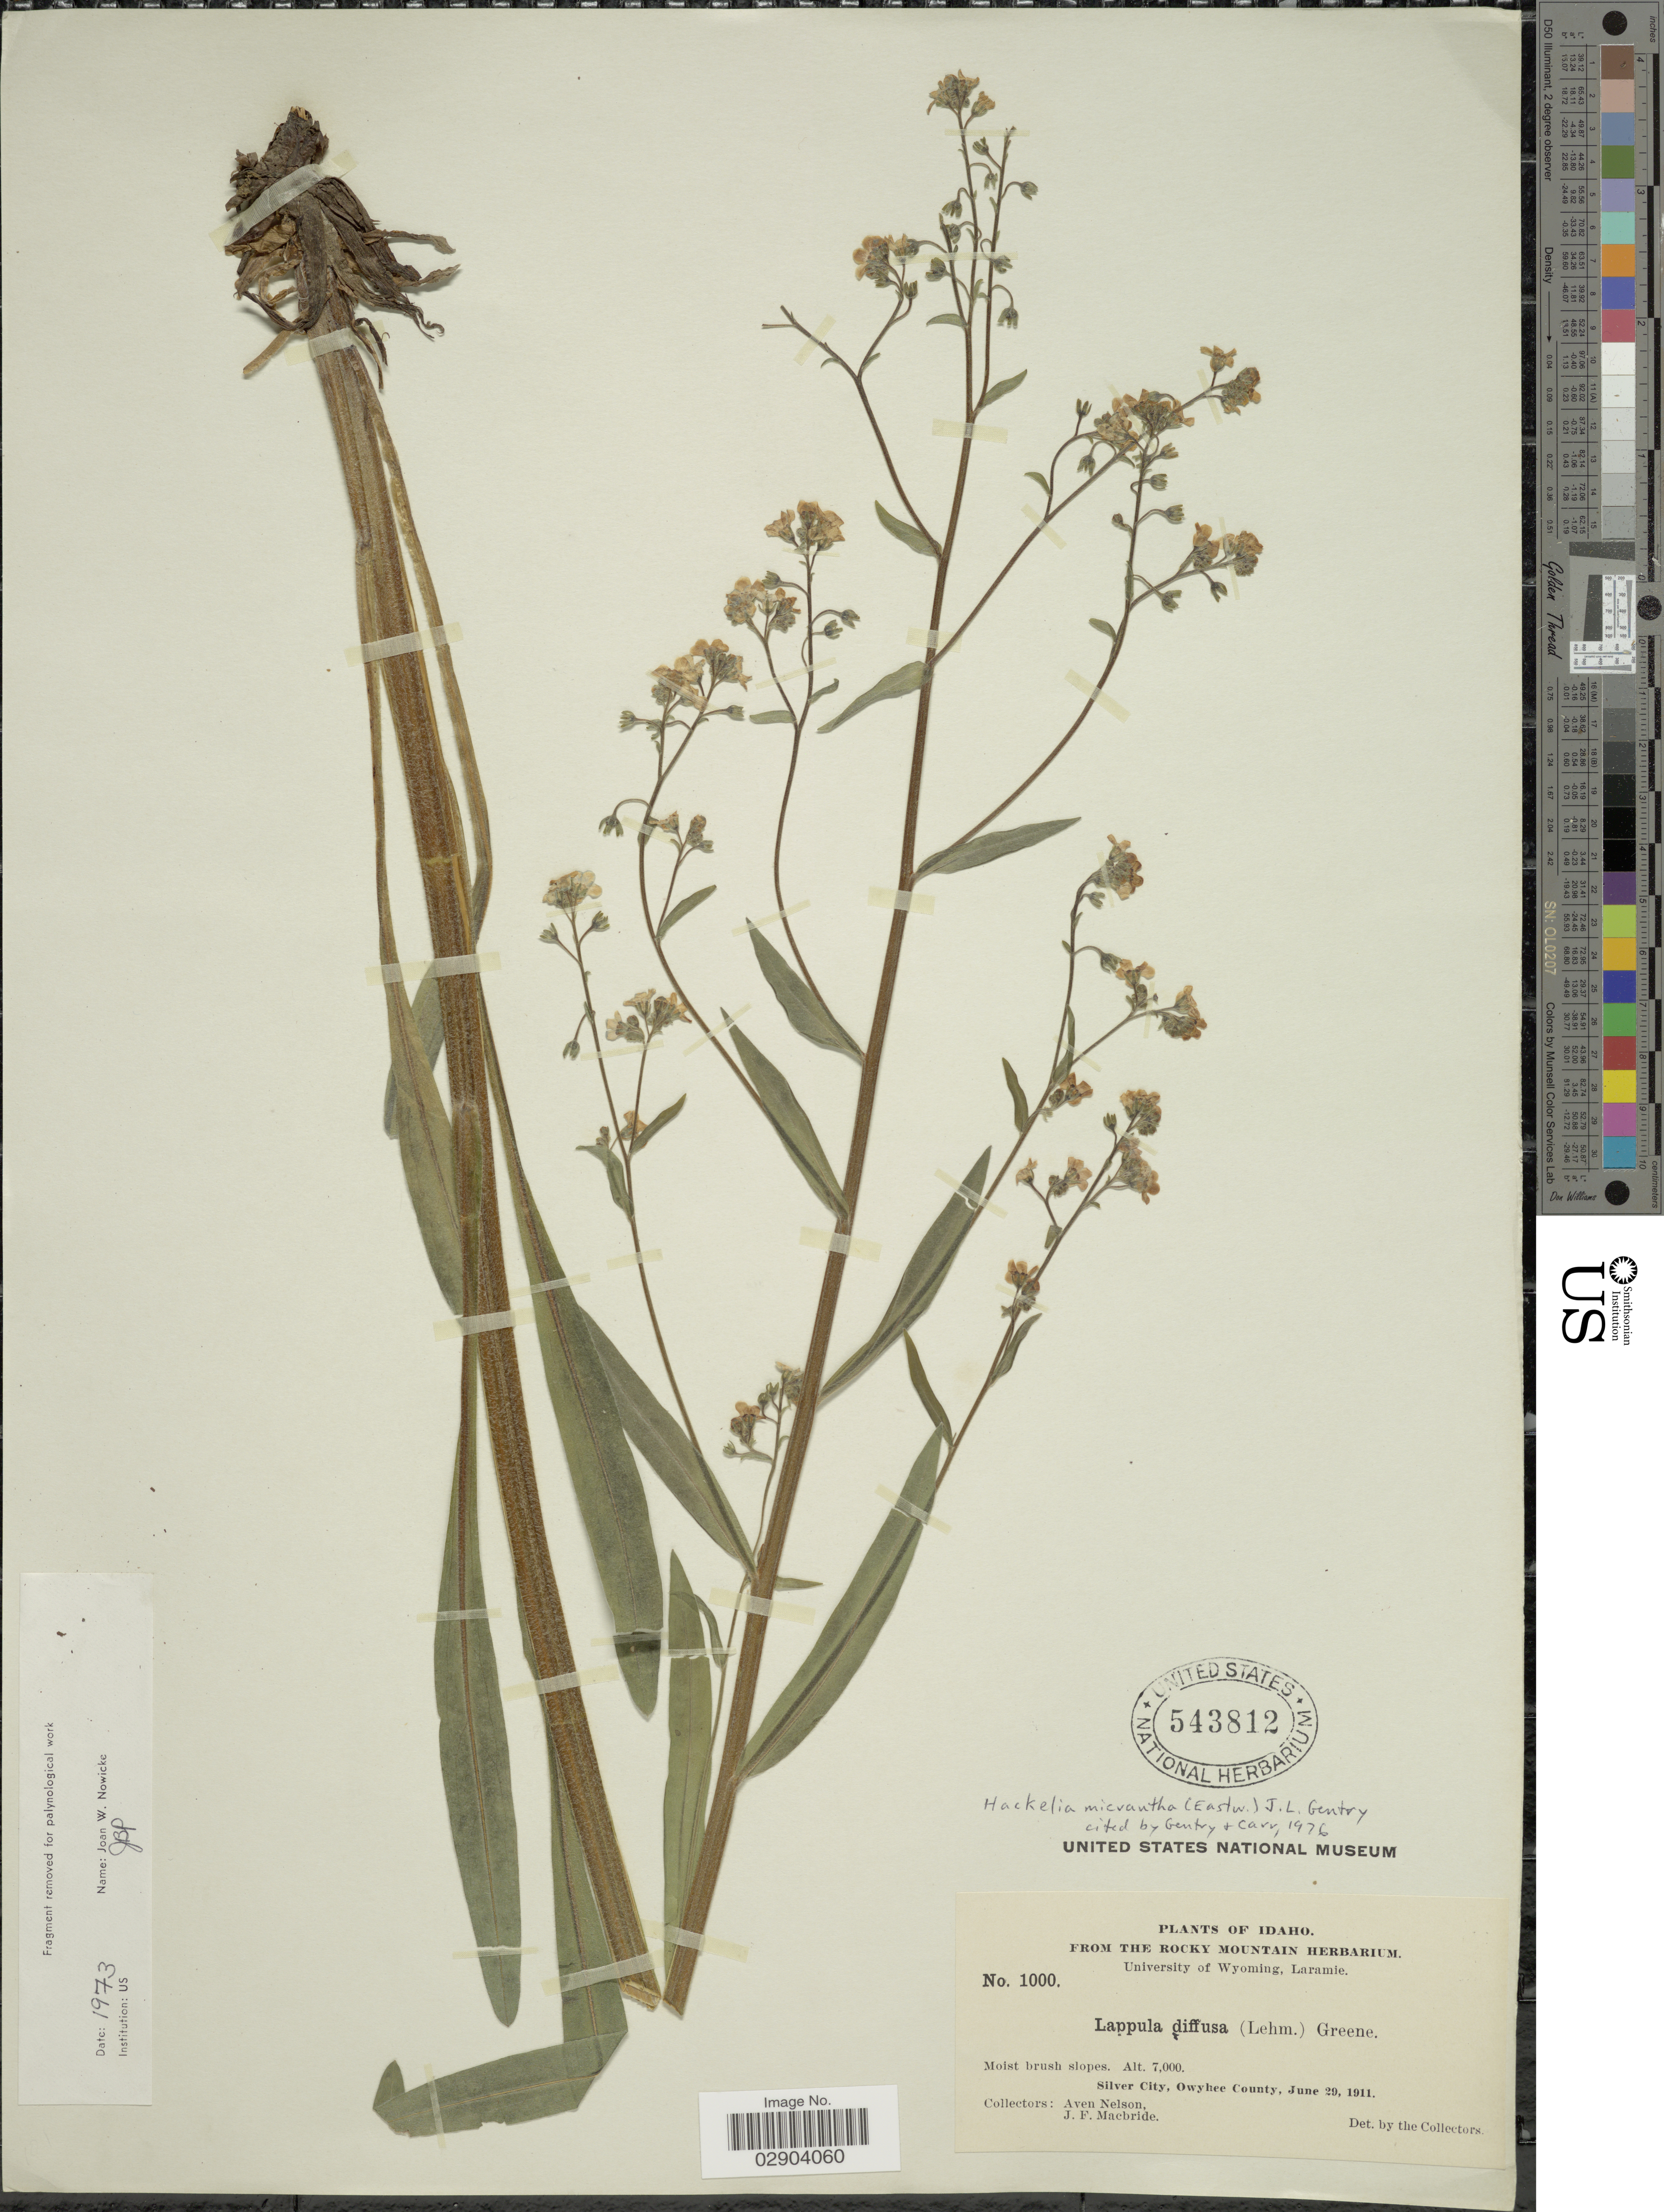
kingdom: Plantae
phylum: Tracheophyta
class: Magnoliopsida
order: Boraginales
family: Boraginaceae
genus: Hackelia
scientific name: Hackelia micrantha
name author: (Eastw.) J.L. Gentry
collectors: A. Nelson & J. F. Macbride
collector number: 1000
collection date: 1911-06-29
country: United States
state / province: Idaho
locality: Silver City, Owyhee County.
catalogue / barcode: US 543812